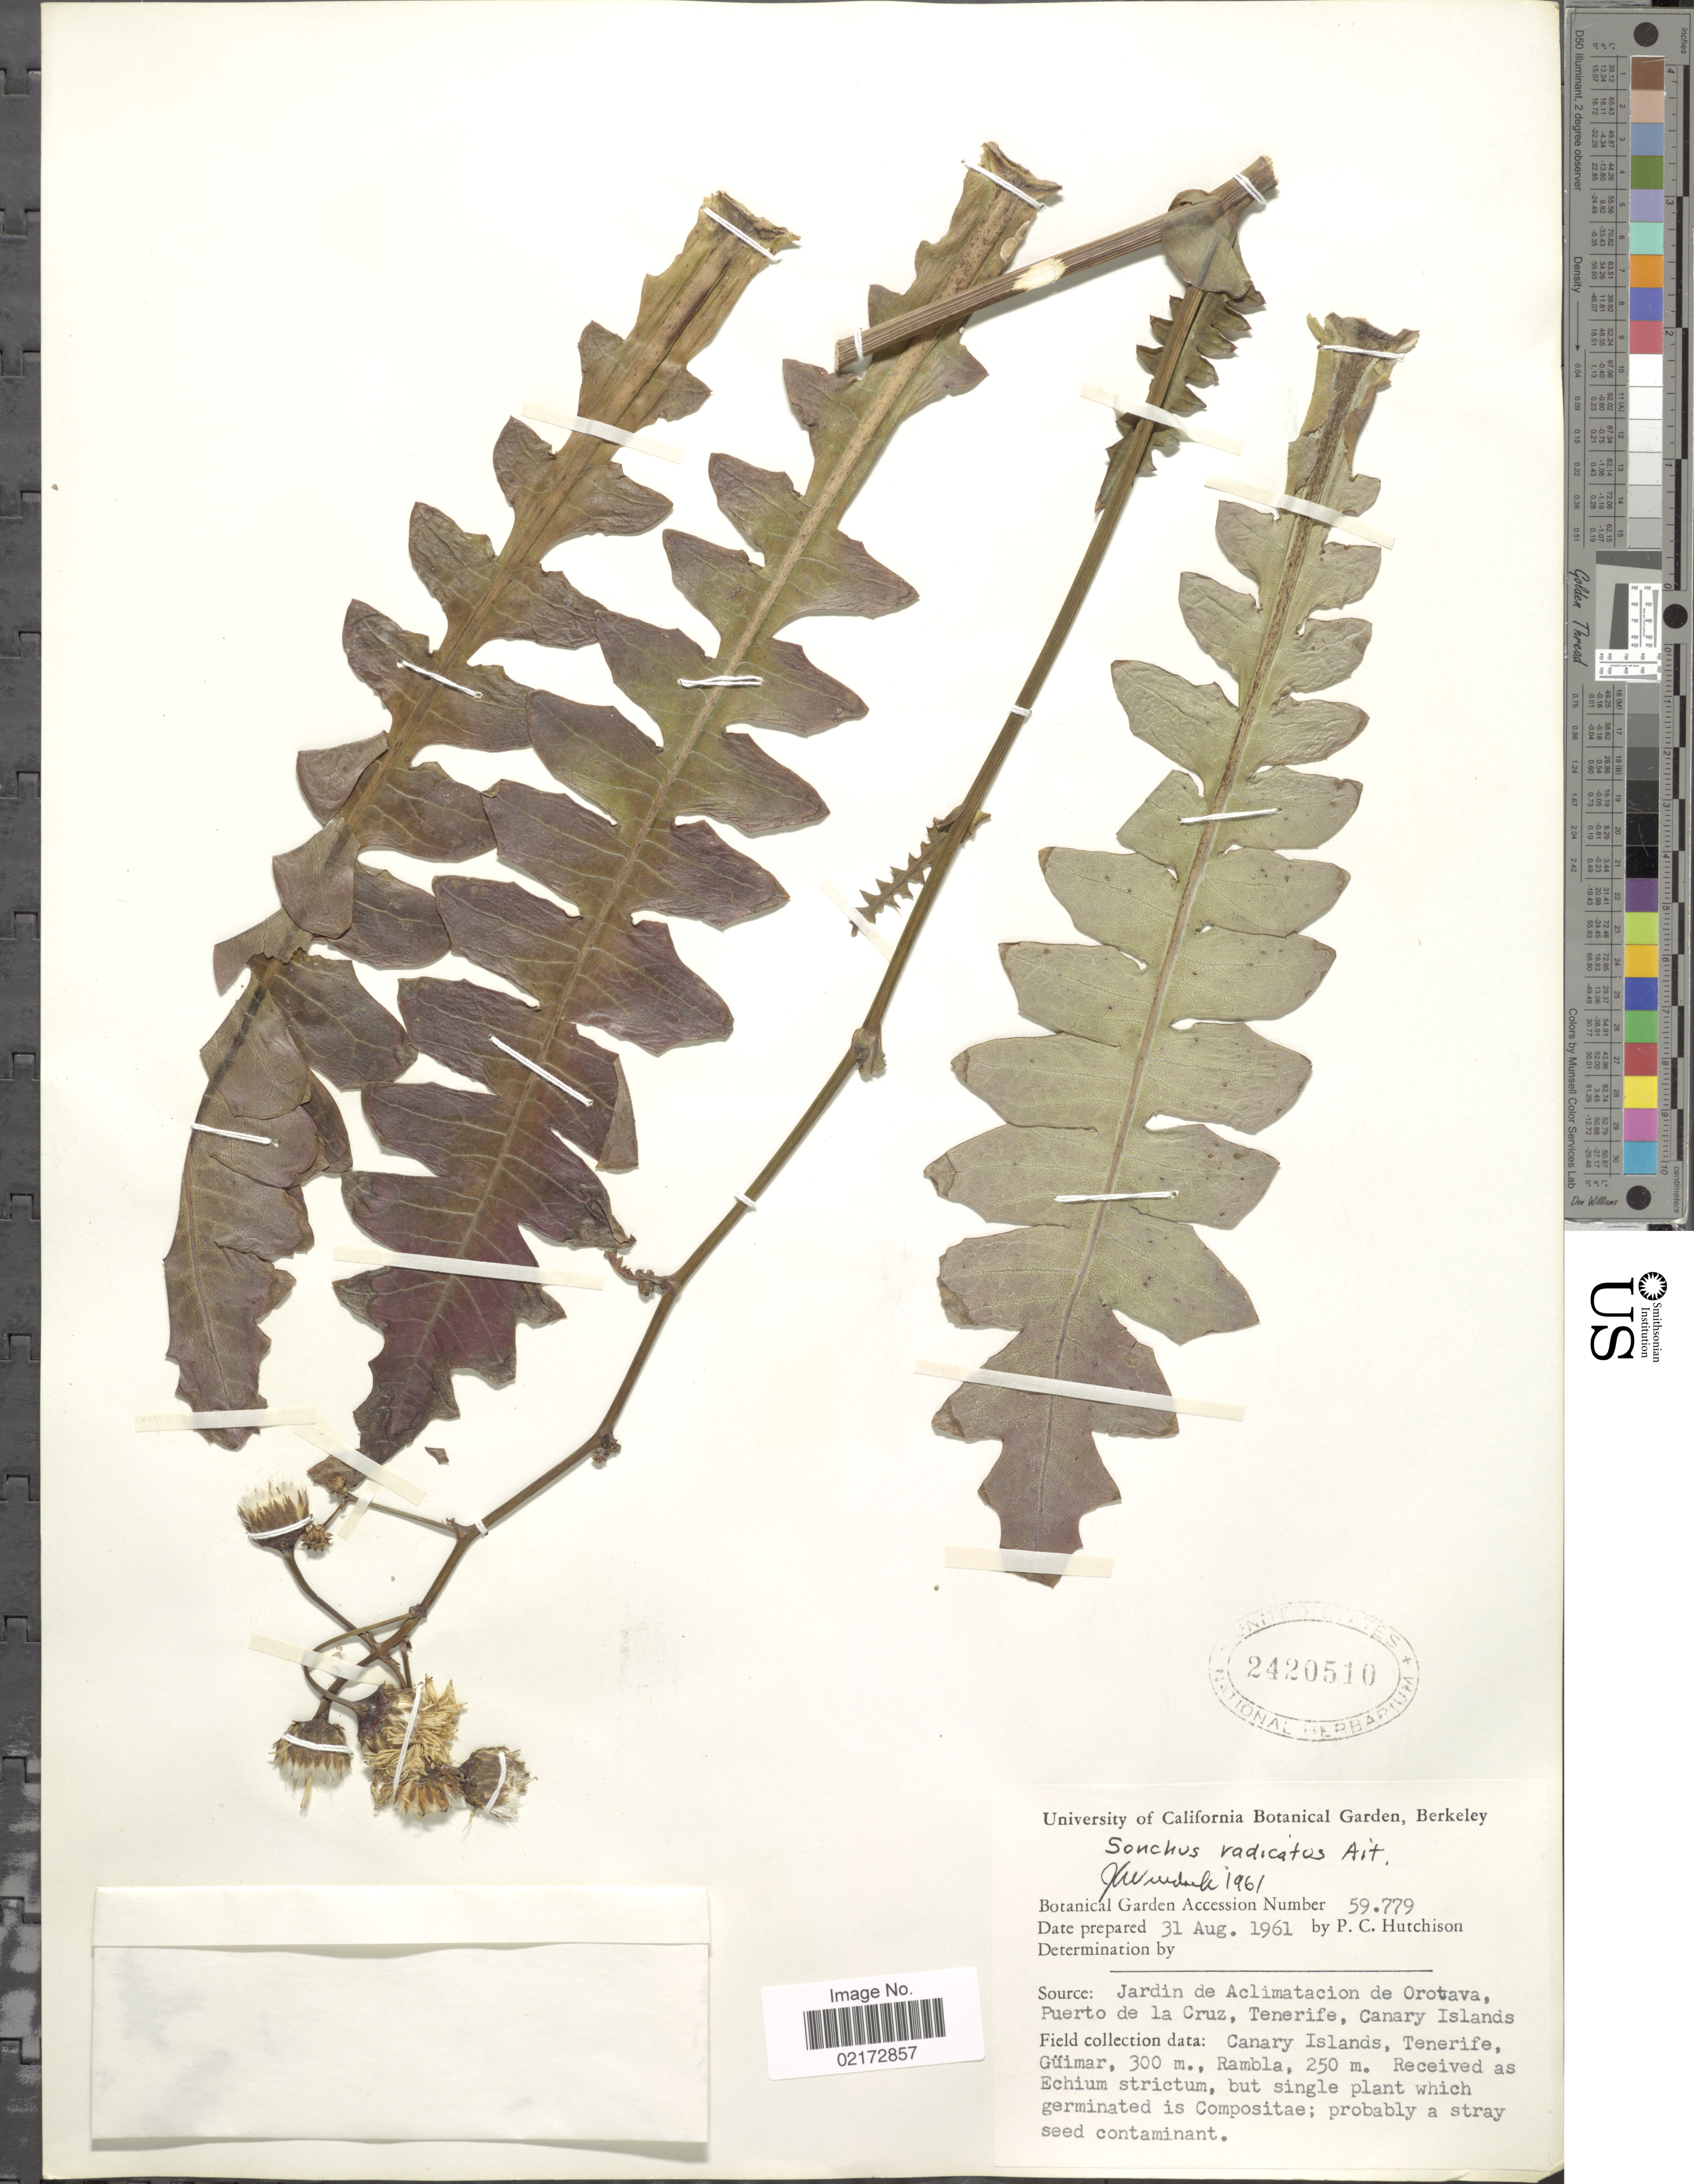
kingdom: Plantae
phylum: Tracheophyta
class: Magnoliopsida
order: Asterales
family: Asteraceae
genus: Sonchus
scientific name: Sonchus radicatus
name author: Aiton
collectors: P. C. Hutchison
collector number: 59779?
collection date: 1961-08-31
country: United States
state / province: California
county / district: Alameda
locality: University of California Botanical Garden, Berkeley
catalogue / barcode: US 2420510